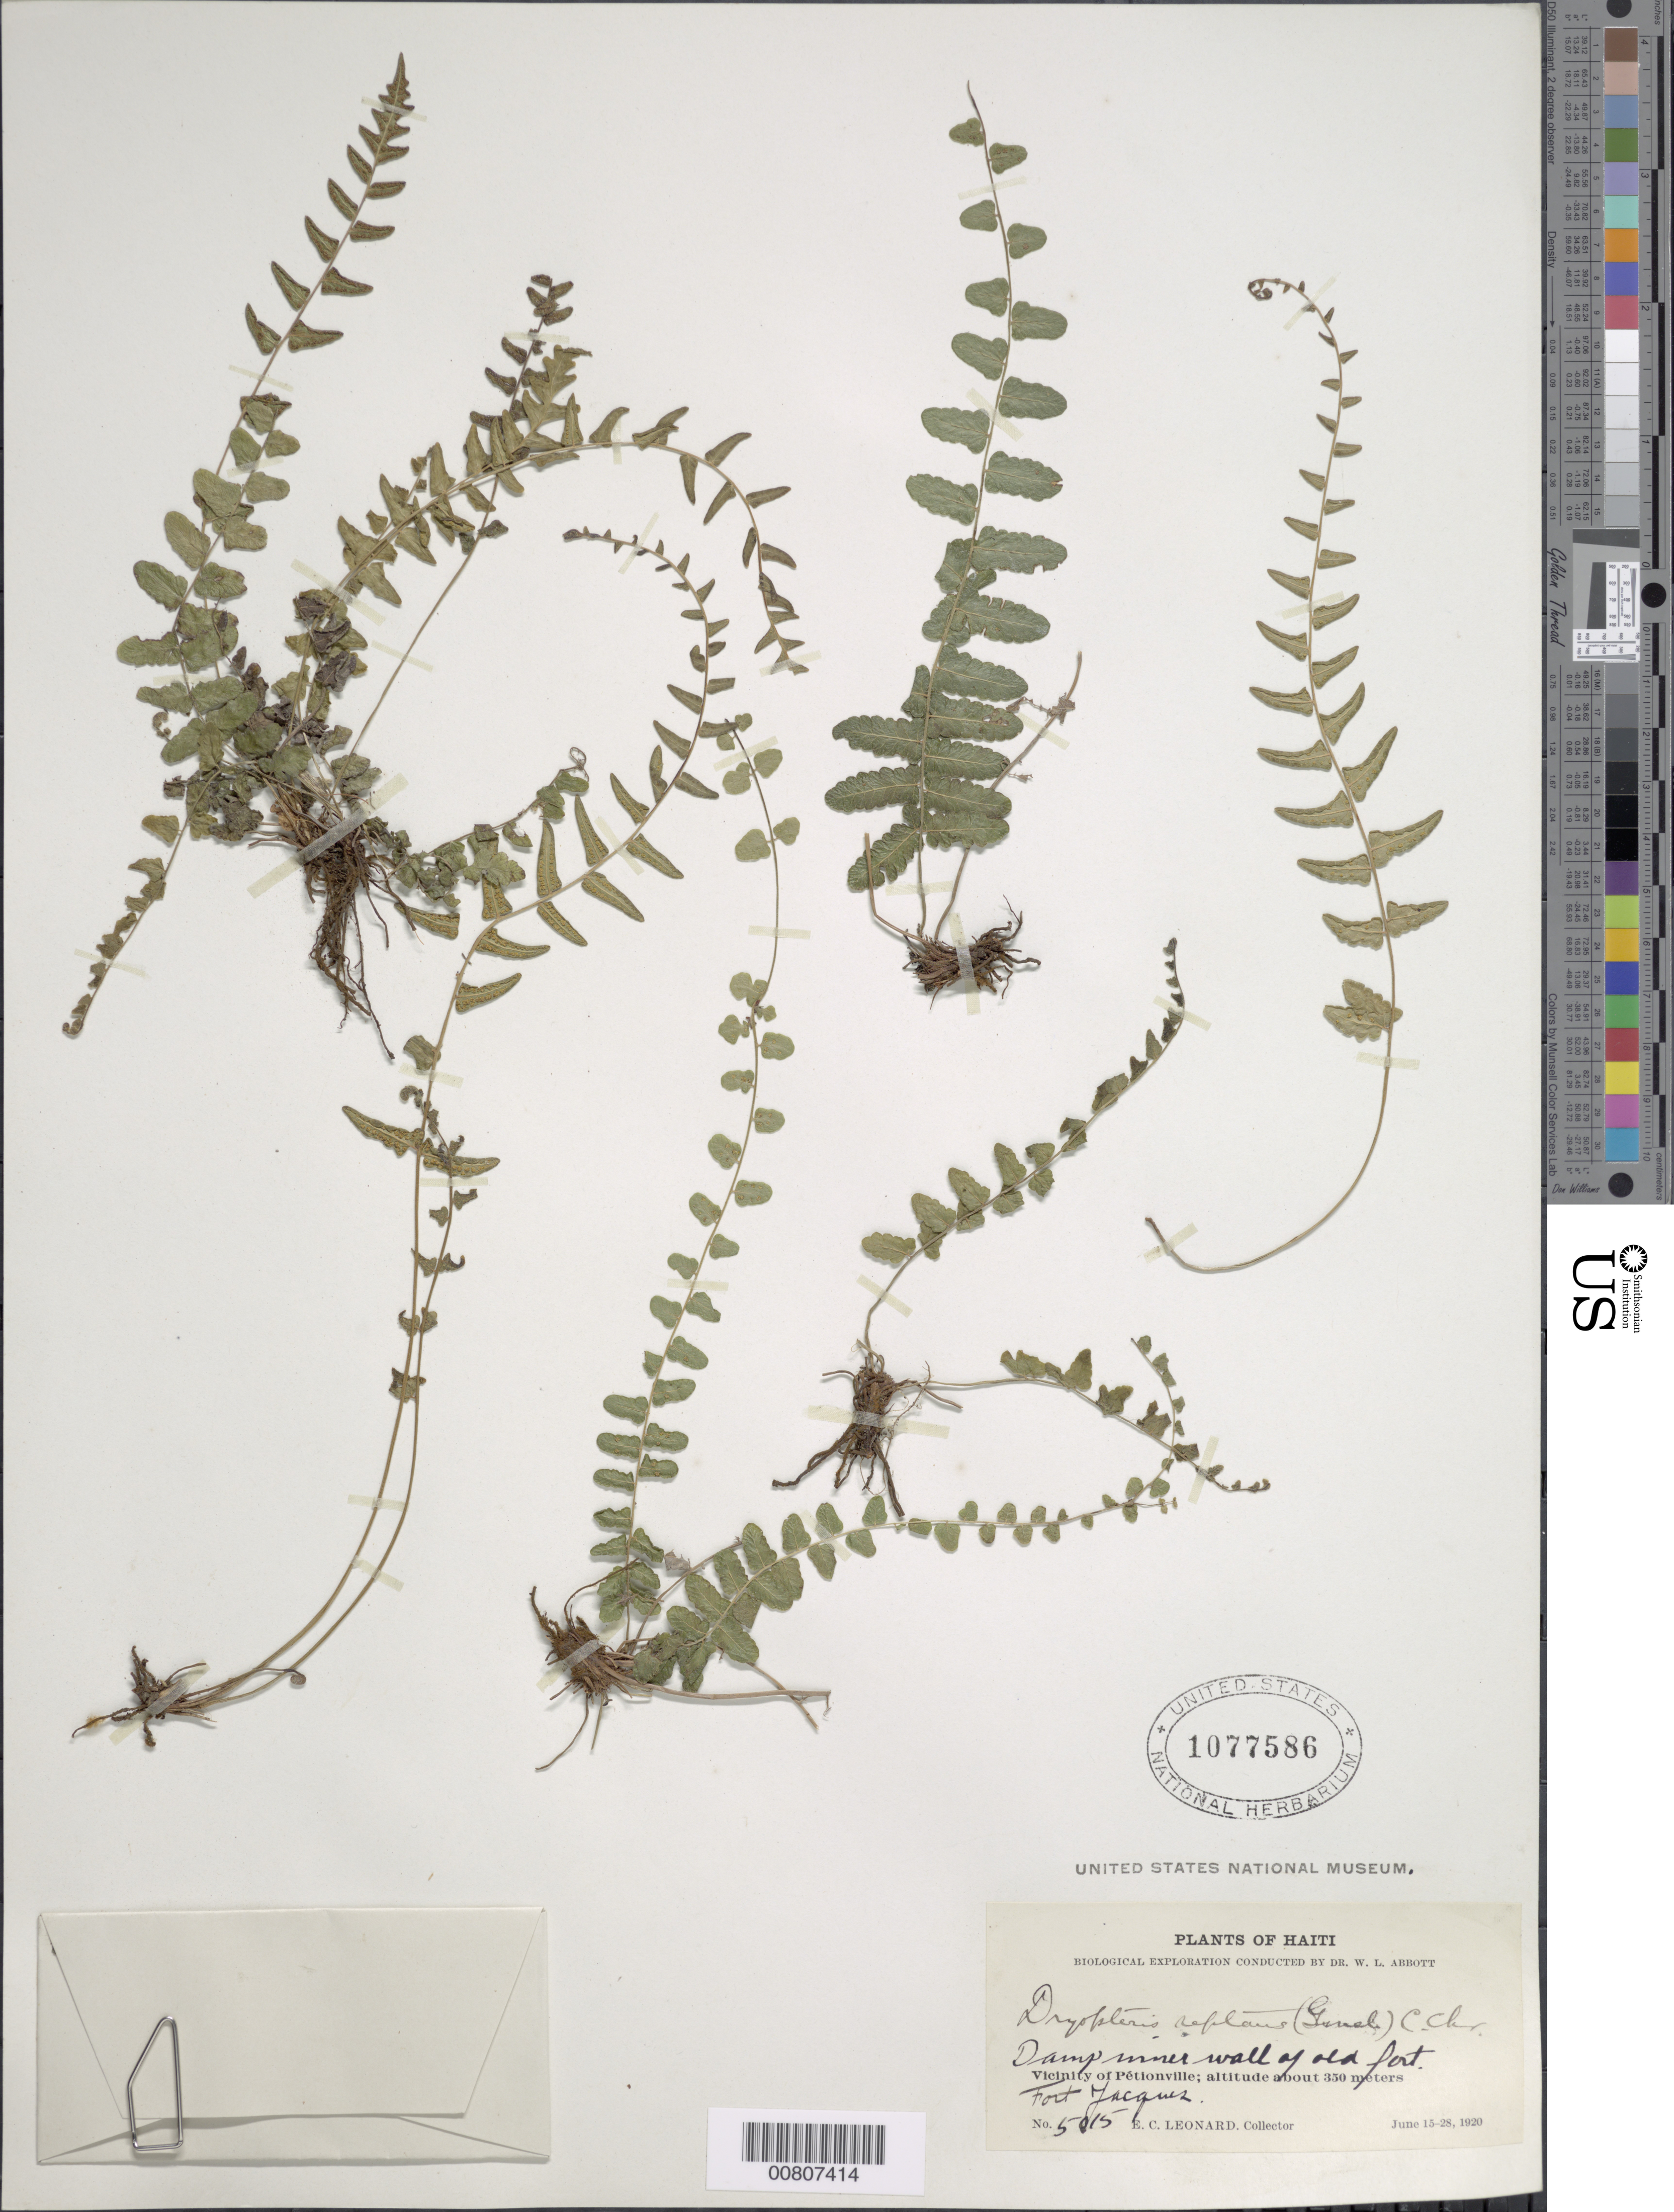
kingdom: Plantae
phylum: Tracheophyta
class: Polypodiopsida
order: Polypodiales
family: Thelypteridaceae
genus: Goniopteris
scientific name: Goniopteris reptans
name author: (J.F. Gmel.) C. Presl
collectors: E. C. Leonard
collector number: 5015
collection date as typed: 15 Jun 1920 to 28 Jun 1920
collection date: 1920-06-15/1920-06-28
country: Haiti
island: Hispaniola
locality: Pétionville vicinity, Fort Jacques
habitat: Damp inner wall of old fort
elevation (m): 350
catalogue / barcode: US 1077586